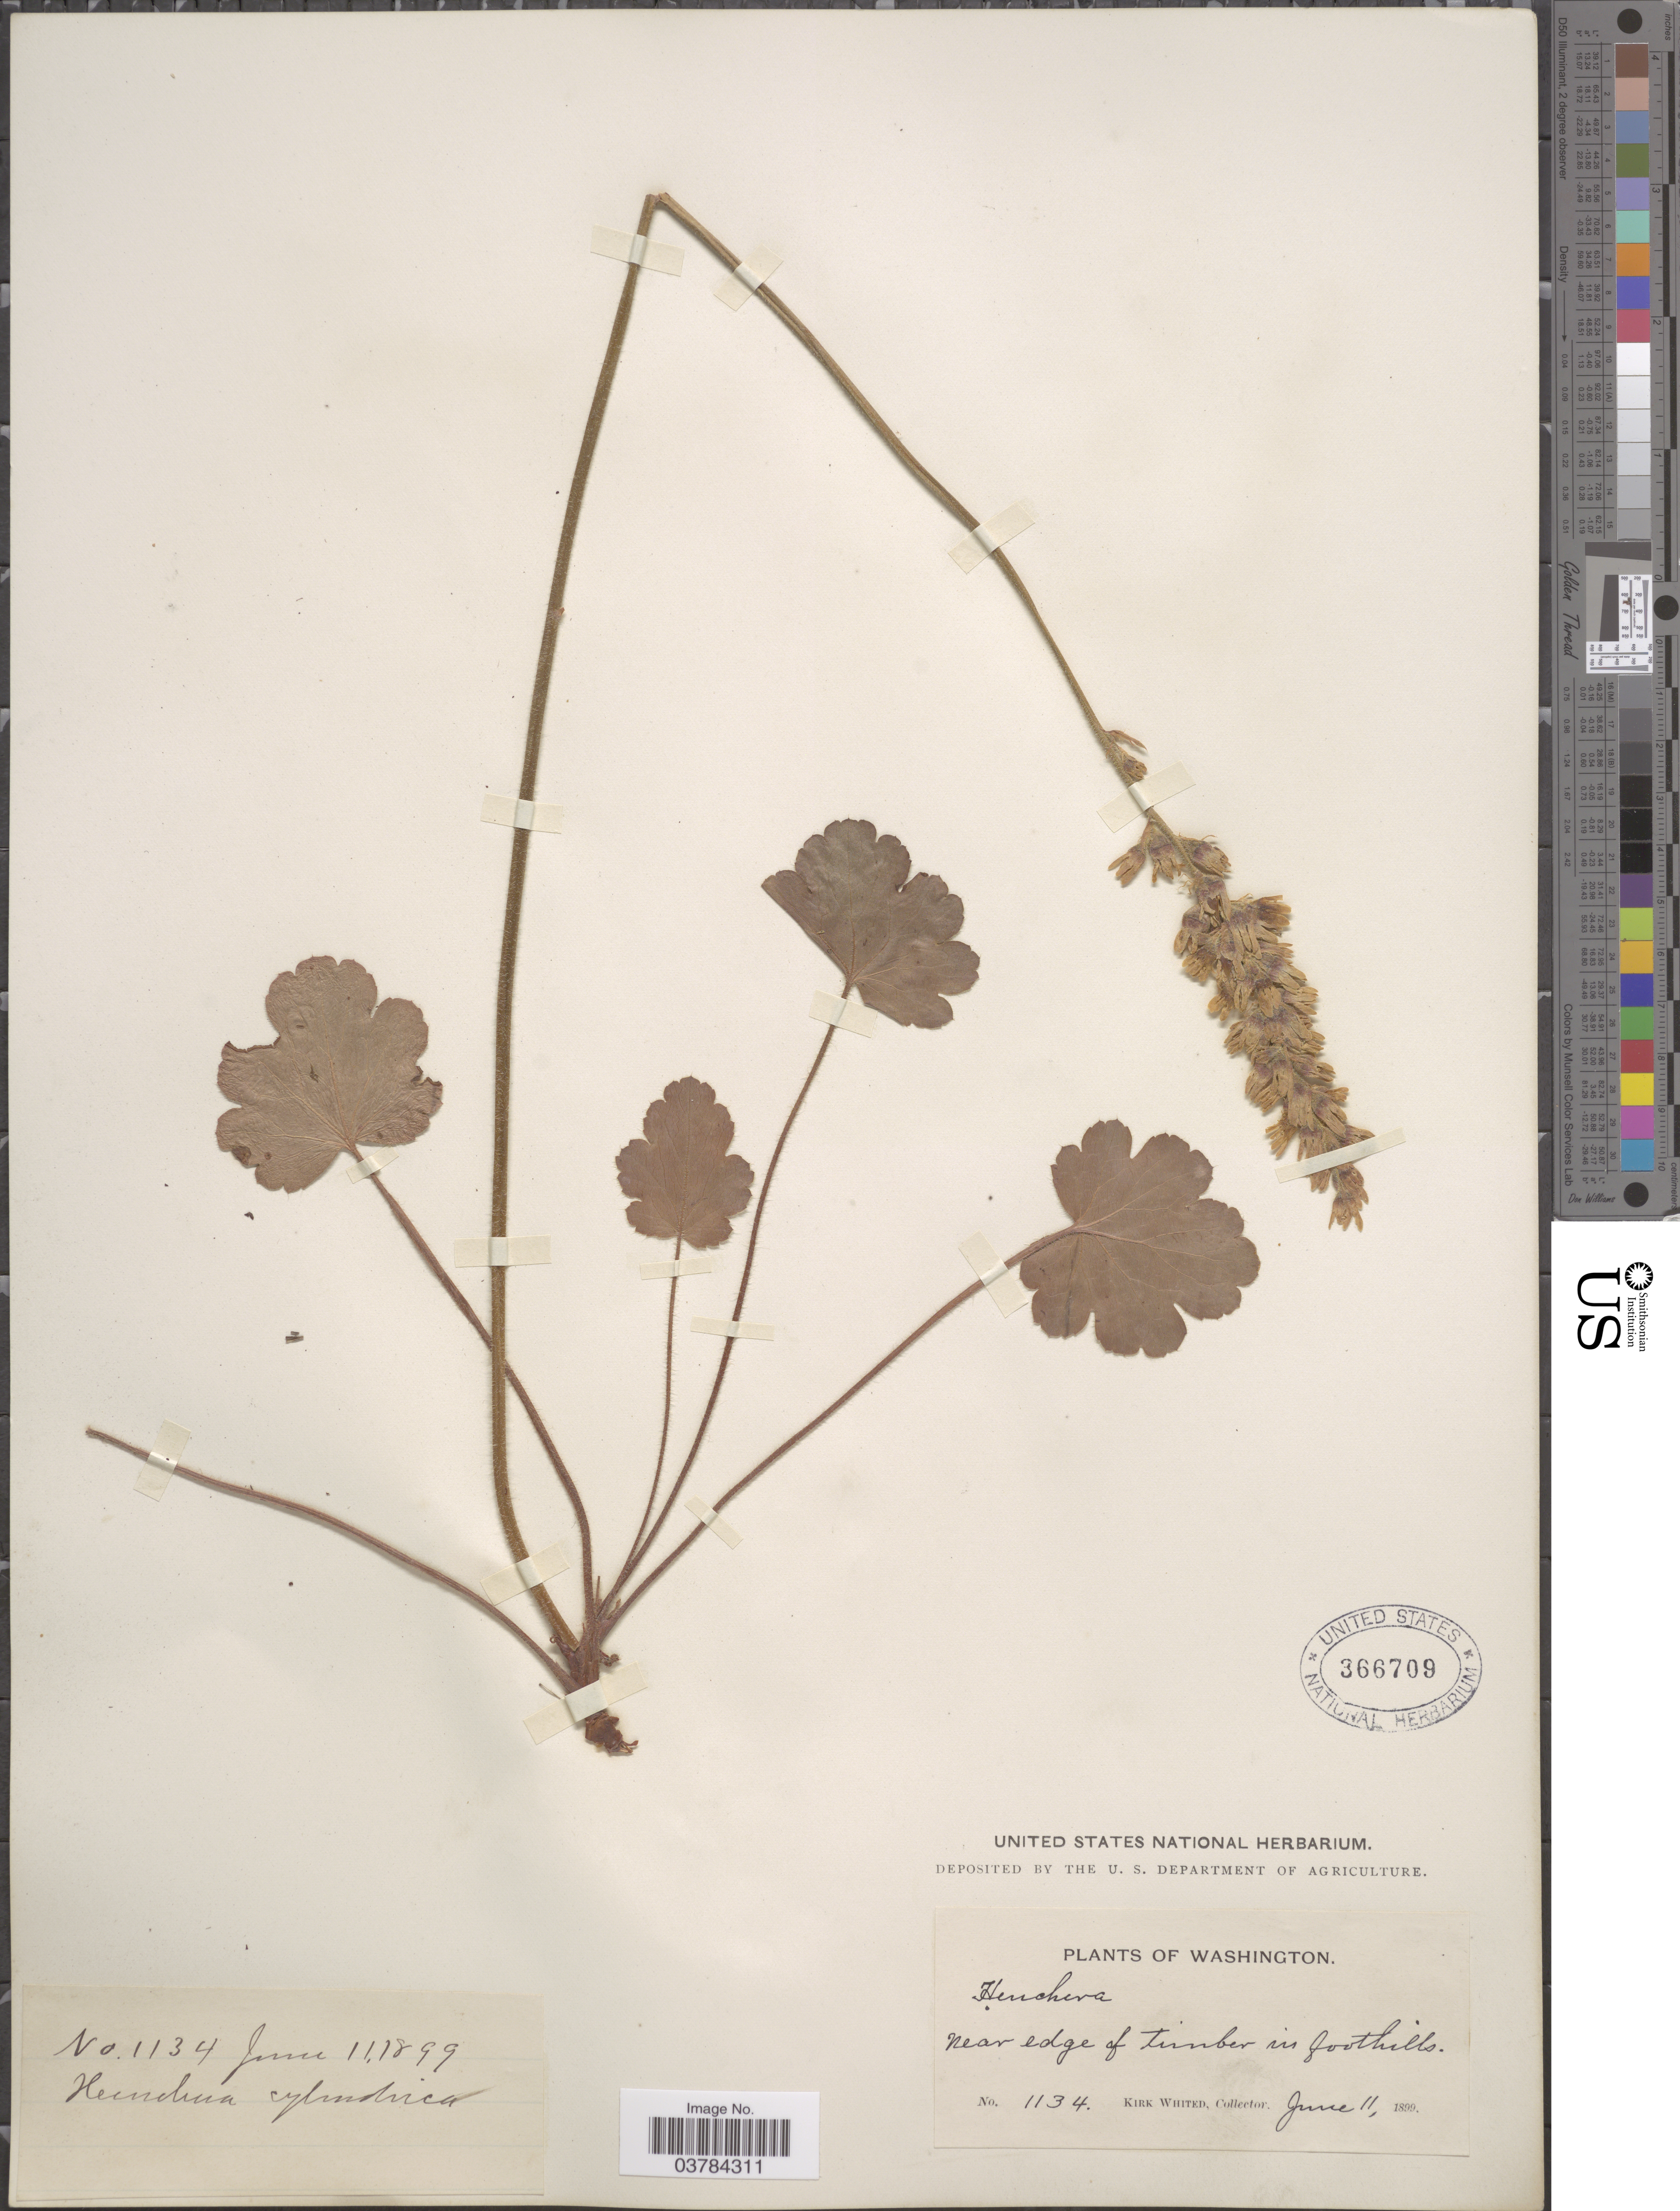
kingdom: Plantae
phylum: Tracheophyta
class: Magnoliopsida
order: Saxifragales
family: Saxifragaceae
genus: Heuchera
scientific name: Heuchera columbiana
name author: Rydb.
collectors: K. Whited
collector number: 1134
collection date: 1899-06-11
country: United States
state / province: Washington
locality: Near edge of Timber in foothills.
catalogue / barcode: US 366709